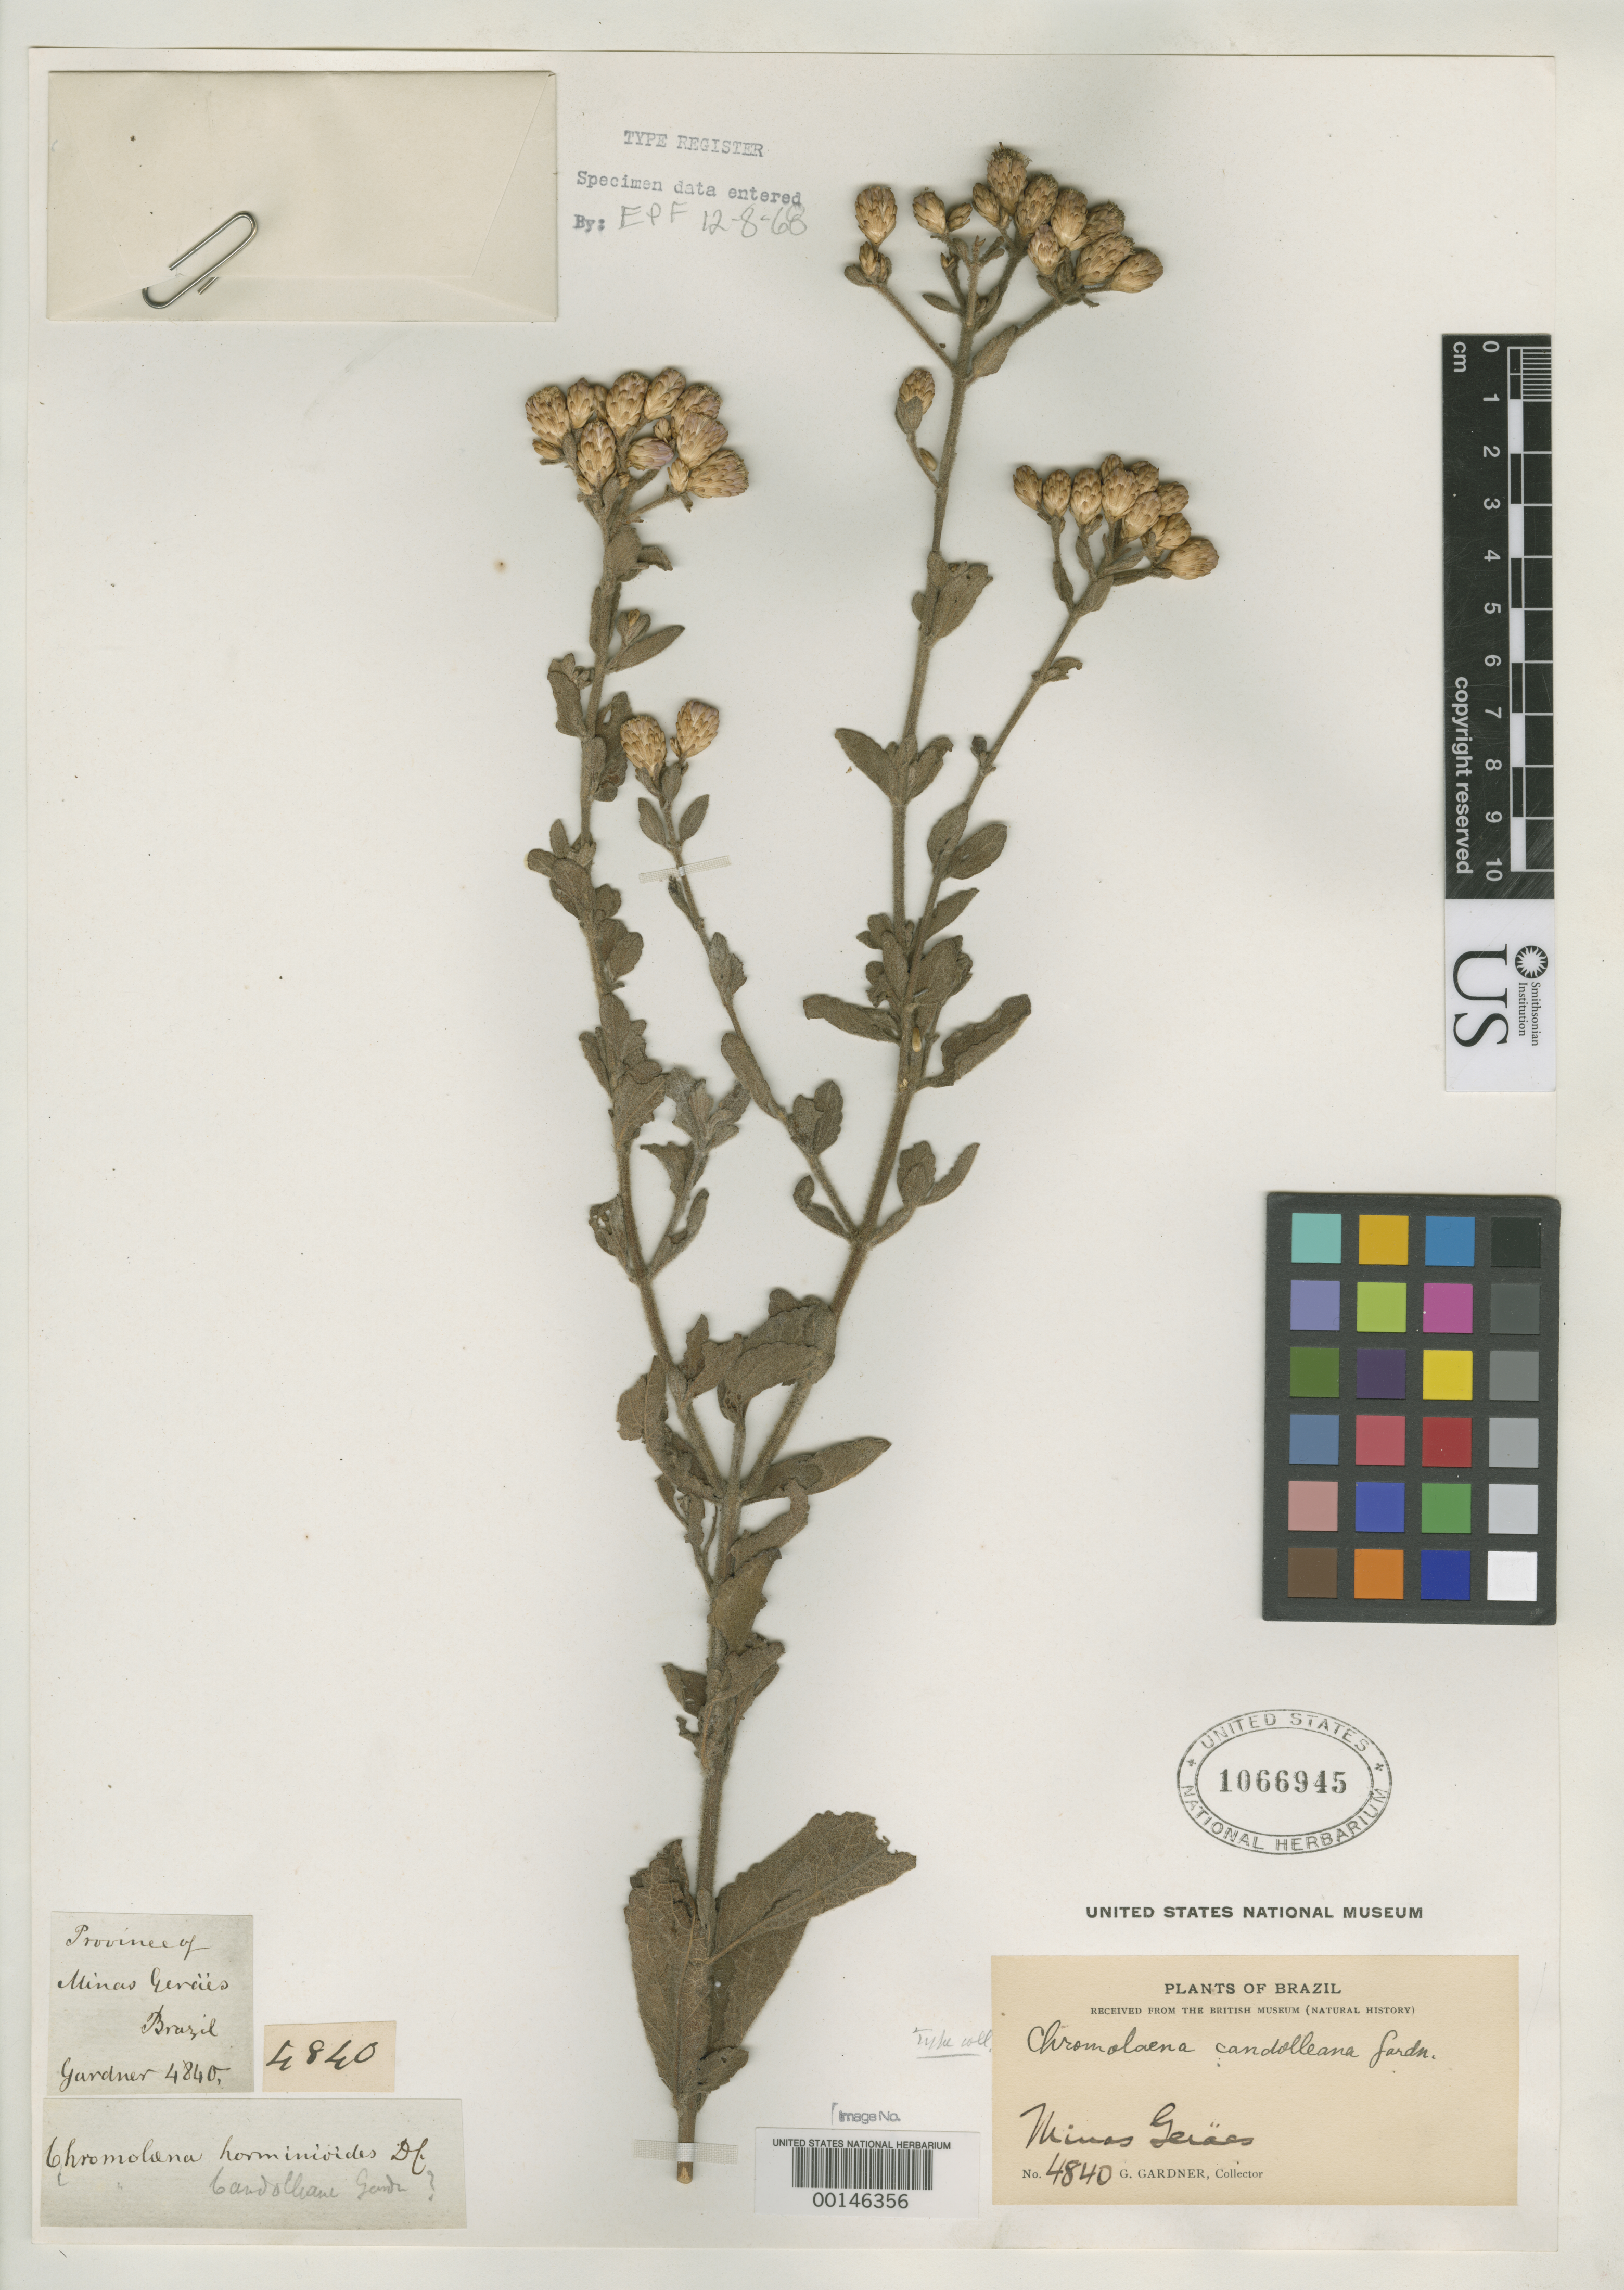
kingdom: Plantae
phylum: Tracheophyta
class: Magnoliopsida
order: Asterales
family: Asteraceae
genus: Chromolaena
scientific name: Chromolaena candolleana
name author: Gardner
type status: Isotype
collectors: G. Gardner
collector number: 4840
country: Brazil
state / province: Minas Gerais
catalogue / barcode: US 1066945